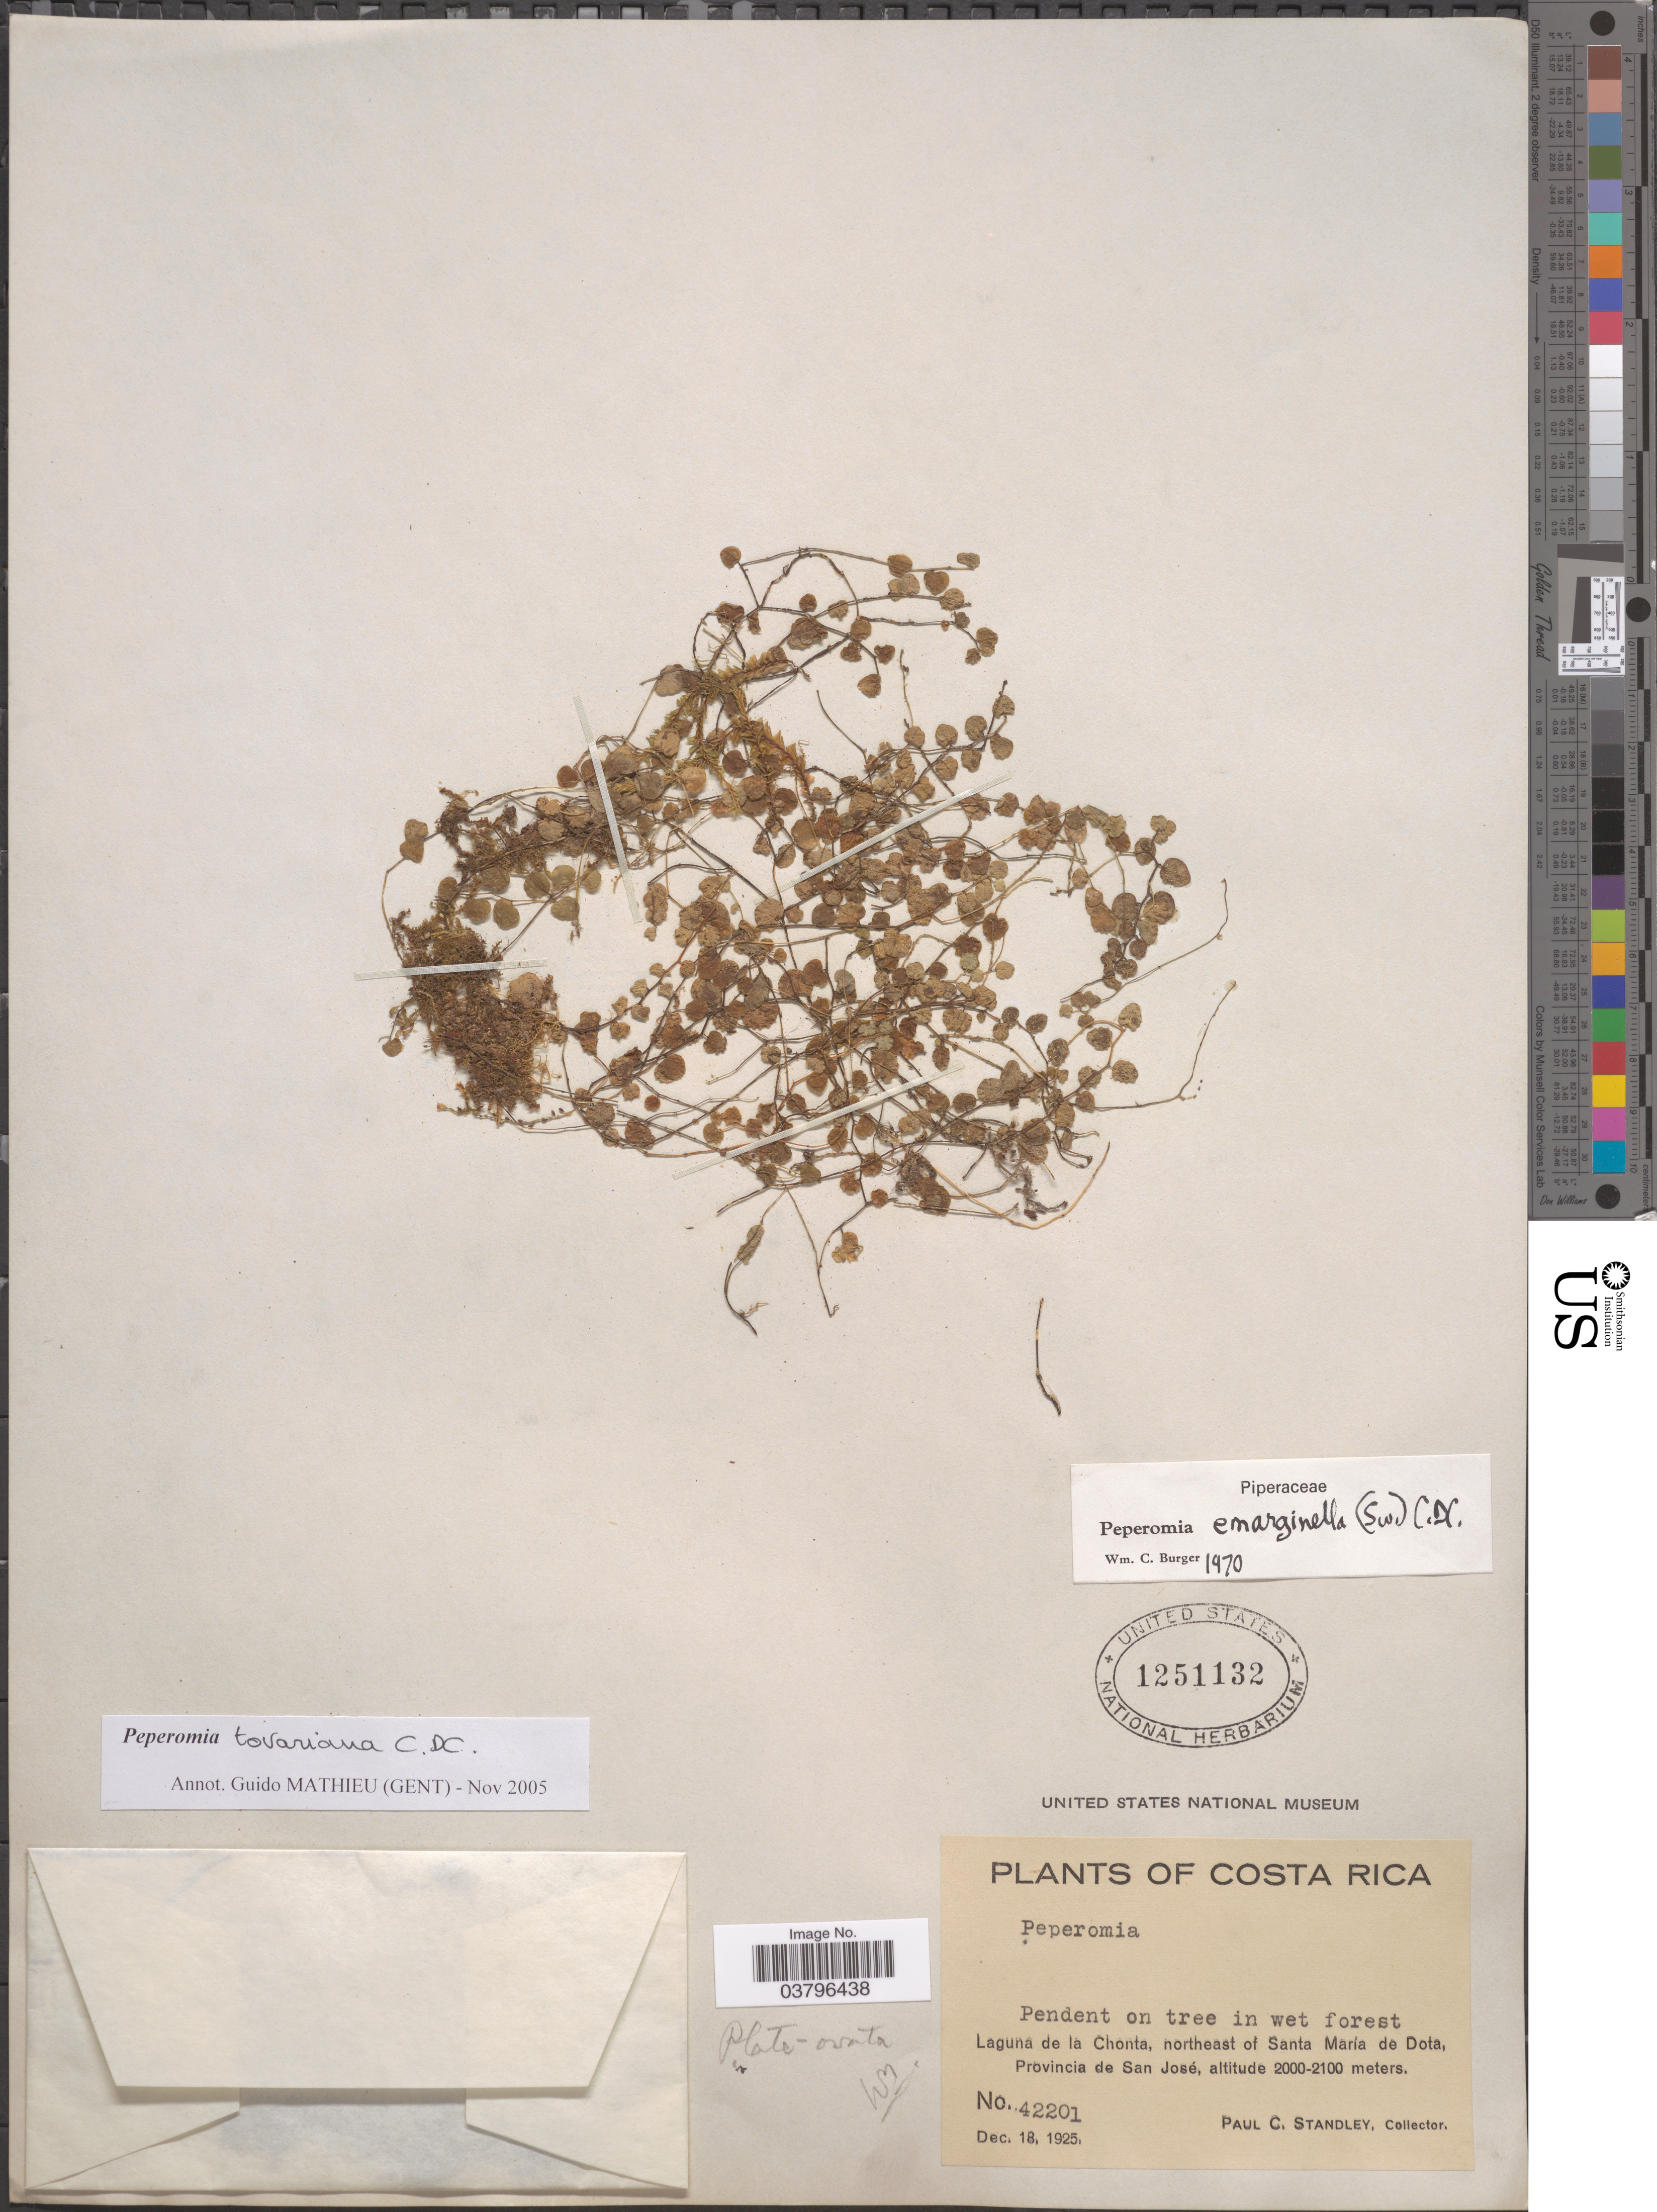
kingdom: Plantae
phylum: Tracheophyta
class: Magnoliopsida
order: Piperales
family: Piperaceae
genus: Peperomia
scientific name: Peperomia late-ovata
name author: Trel.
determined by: Jiménez, José Estaban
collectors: P. C. Standley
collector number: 42201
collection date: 1925-12-18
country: Costa Rica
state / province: San José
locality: Laguna de la Chonta, northeast of Santa Maria de Dota.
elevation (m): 2000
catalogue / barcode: US 1251132